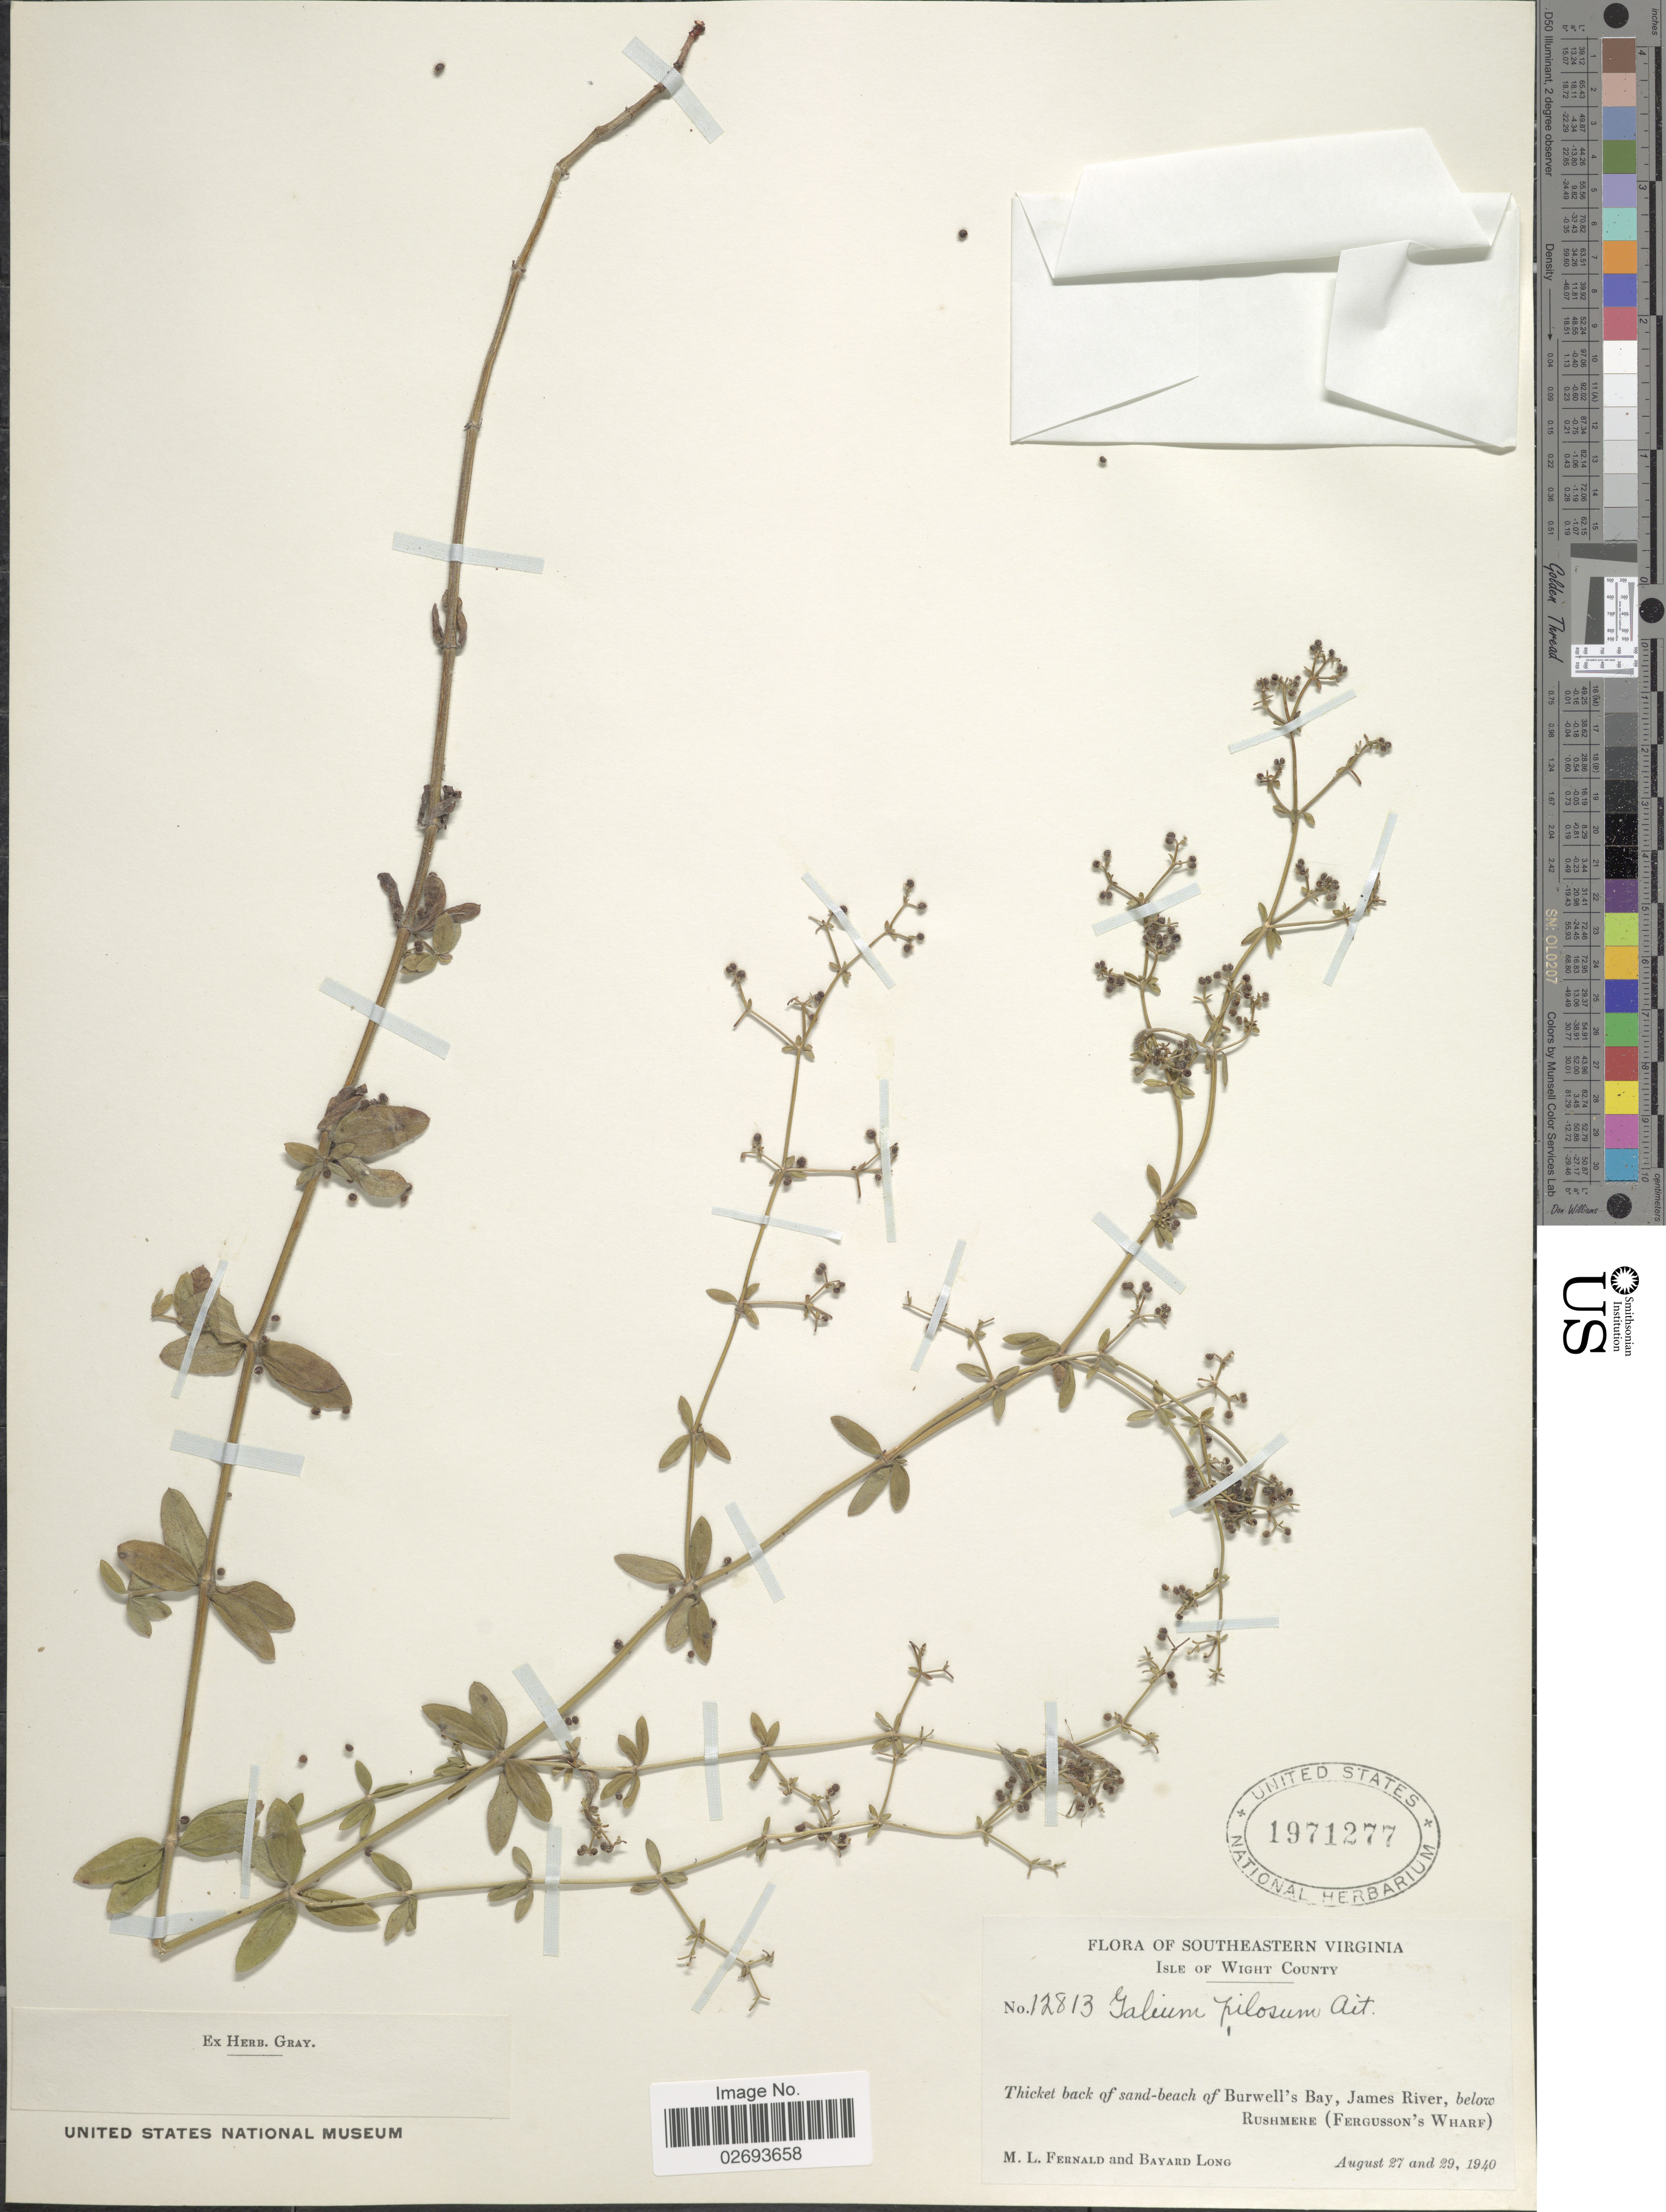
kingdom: Plantae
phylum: Tracheophyta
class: Magnoliopsida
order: Gentianales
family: Rubiaceae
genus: Galium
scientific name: Galium pilosum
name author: Aiton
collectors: M. L. Fernald & B. Long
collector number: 12813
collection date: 1940-08-27/1940-08-29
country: United States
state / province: Virginia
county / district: Isle of Wight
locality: Southeastern Virginia, Isle of Wight County, Thicket back of sand beach of Burwell's Bay, James River, below Rushmere (Fergusson's Wharf)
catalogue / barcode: US 1971277